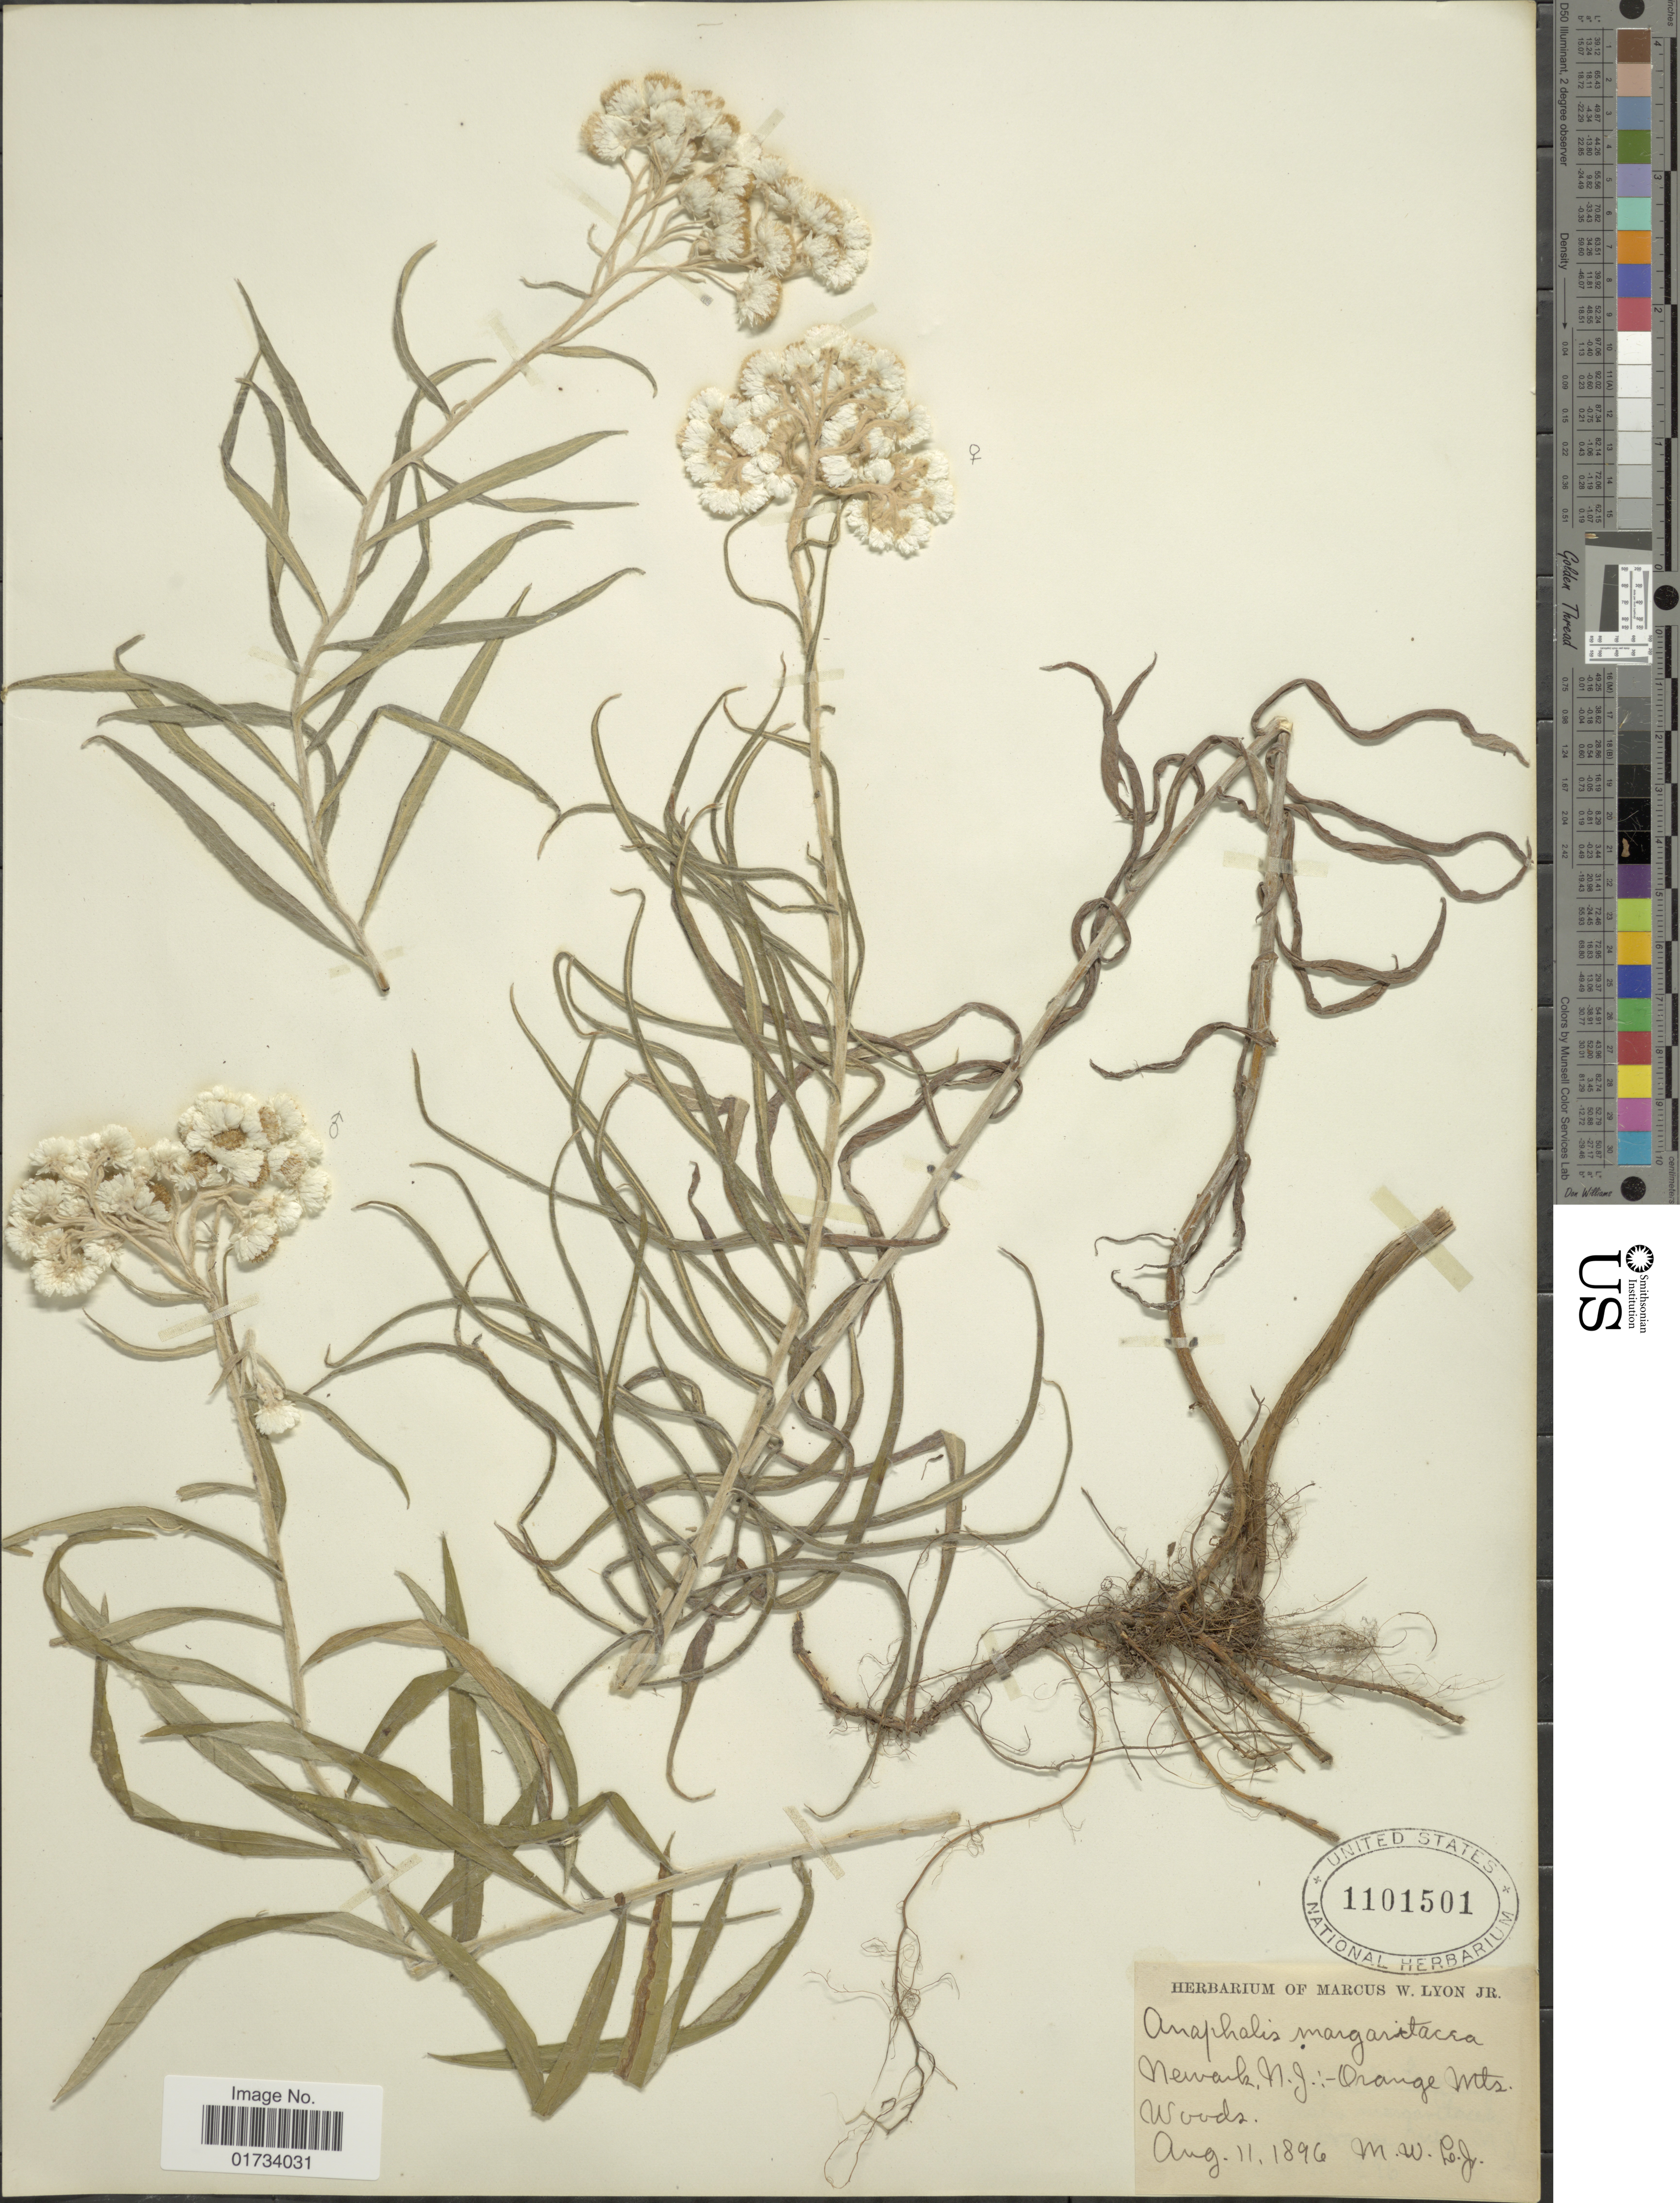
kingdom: Plantae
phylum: Tracheophyta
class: Magnoliopsida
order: Asterales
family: Asteraceae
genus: Anaphalis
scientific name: Anaphalis margaritacea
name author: (L.) Benth. & Hook. f.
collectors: M. W. Lyon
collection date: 1896-08-11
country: United States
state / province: New Jersey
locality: Newak, Orange Mts. woods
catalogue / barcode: US 1101501